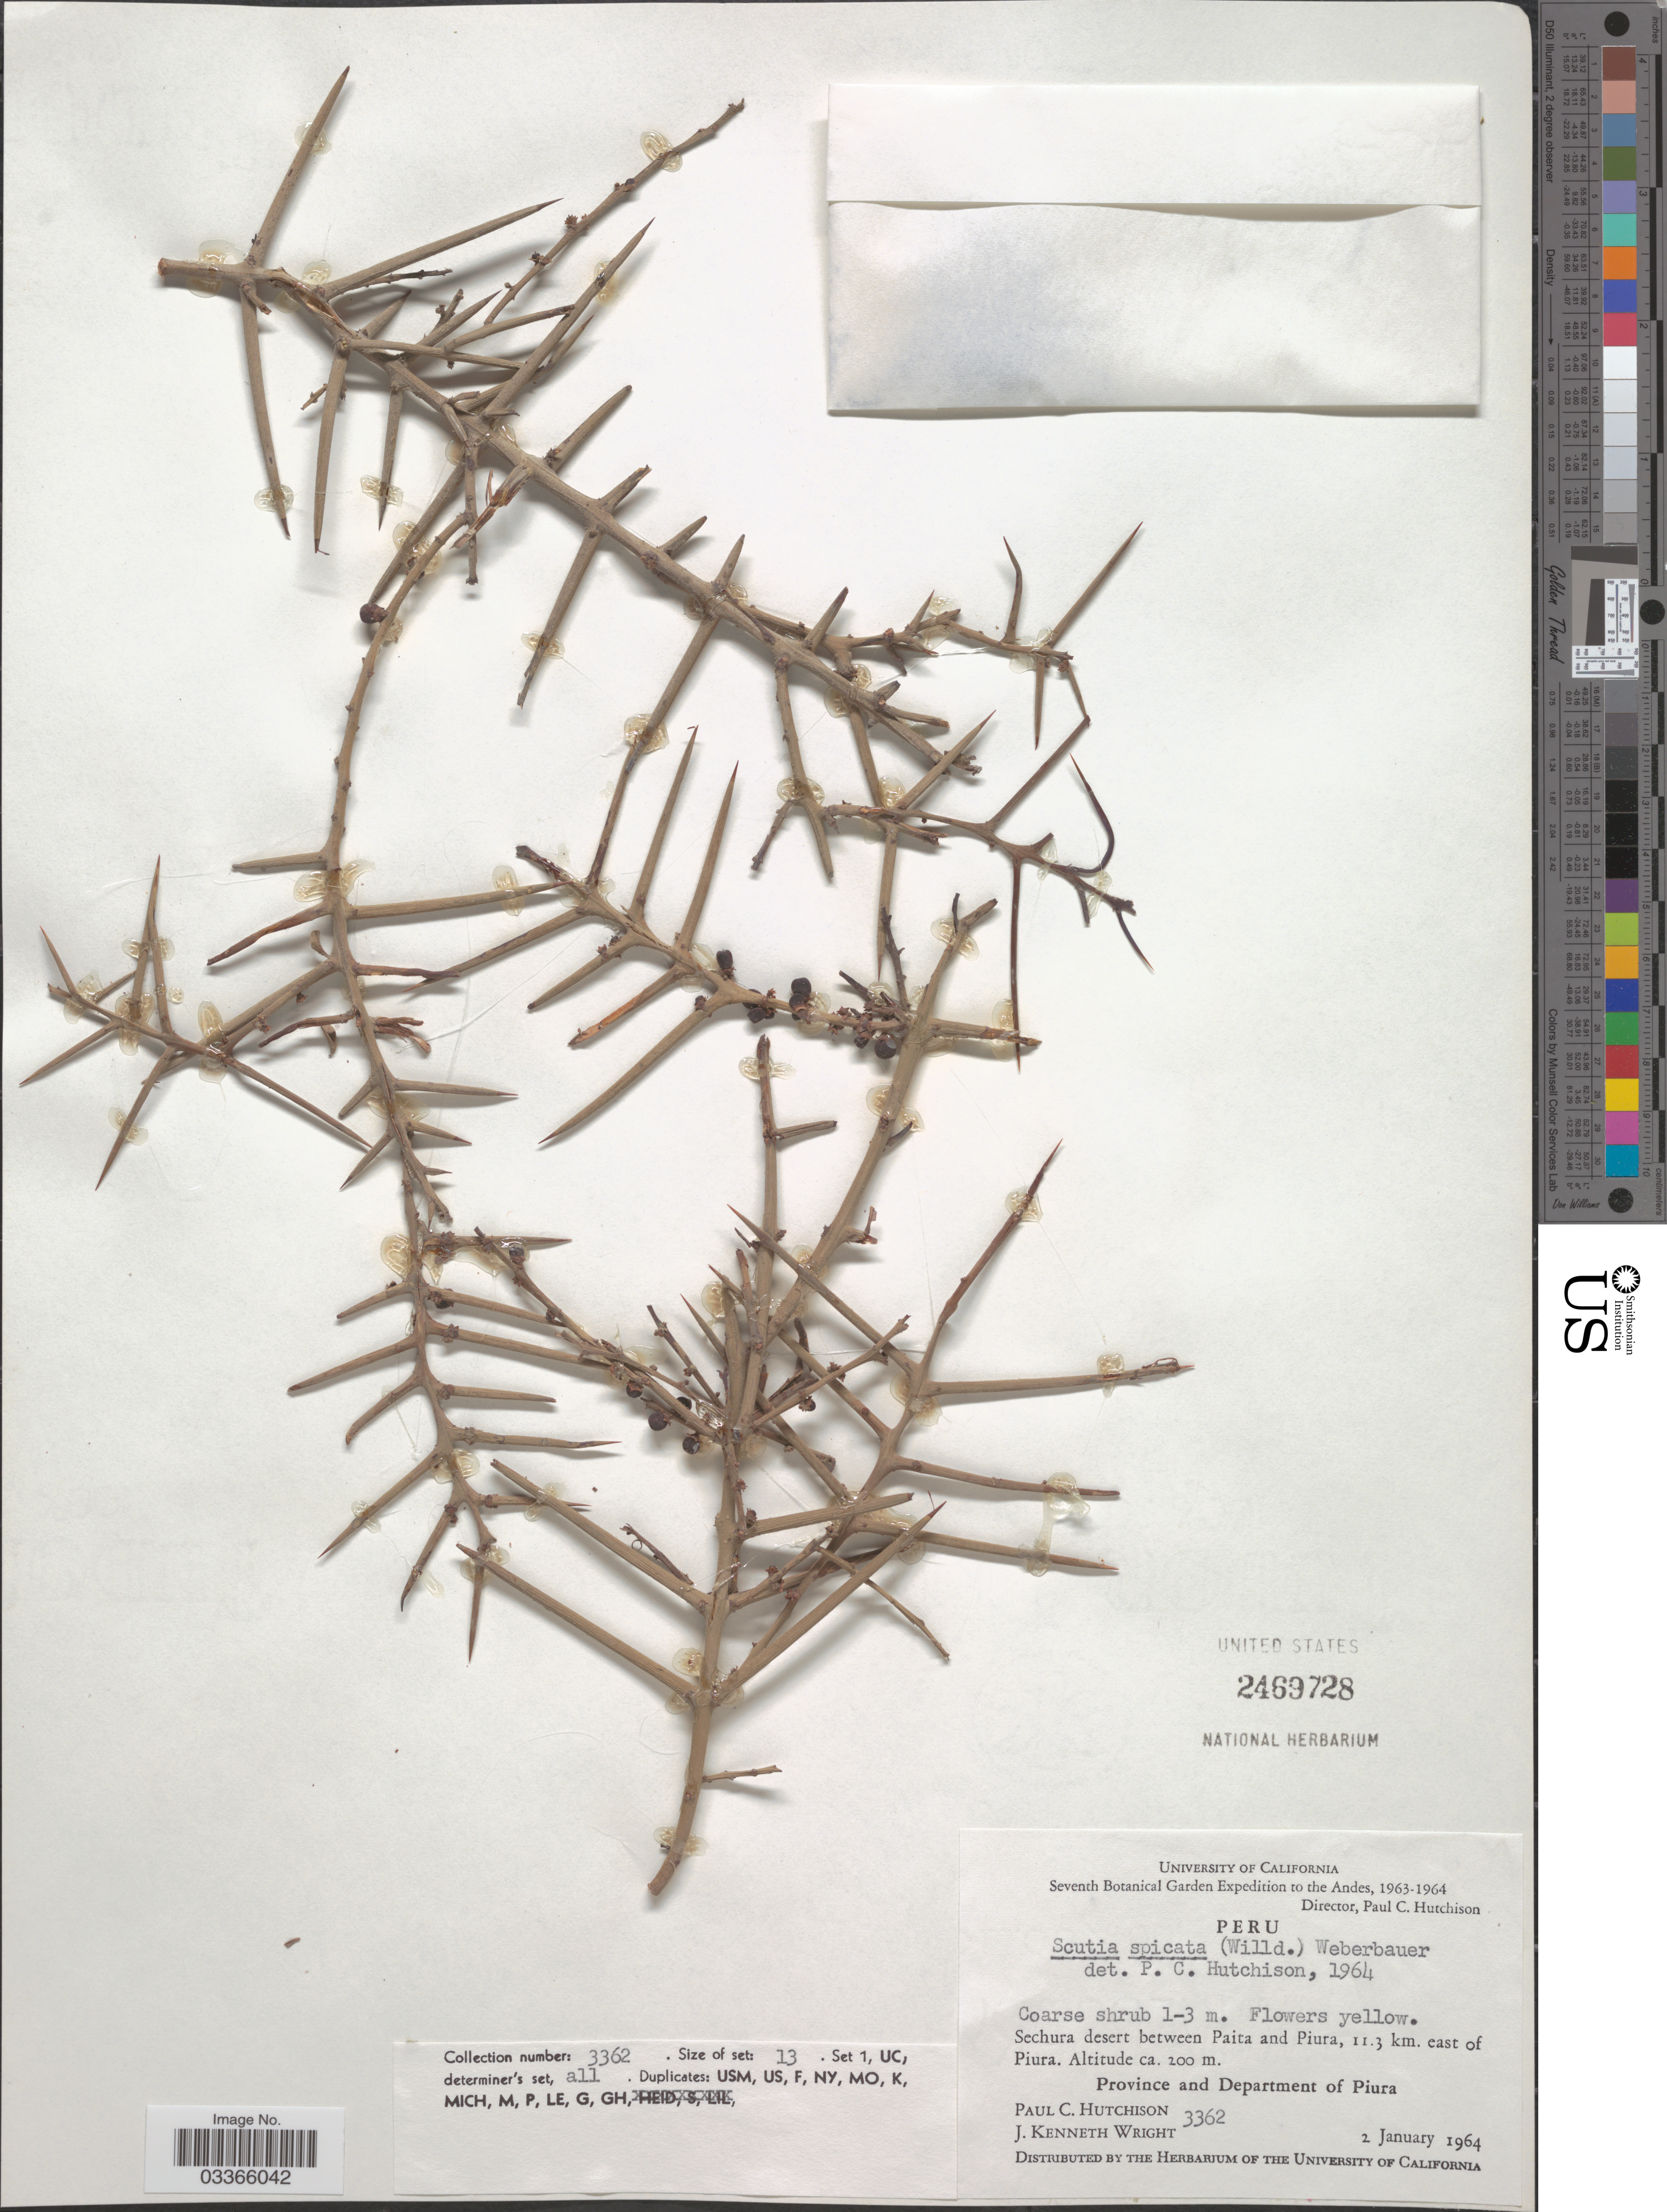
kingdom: Plantae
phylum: Tracheophyta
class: Magnoliopsida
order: Rosales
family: Rhamnaceae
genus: Scutia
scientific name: Scutia spicata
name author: (Humb. & Bonpl. ex Willd.) Weberb.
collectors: P. C. Hutchison & J. K. Wright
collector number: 3362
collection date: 1964-01-02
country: Peru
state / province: Piura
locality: The Andes, Sechura desert between Paita and Piura, 11.3 km. east of Piura, Province of Department of Piura.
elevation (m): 200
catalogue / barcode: US 2469728